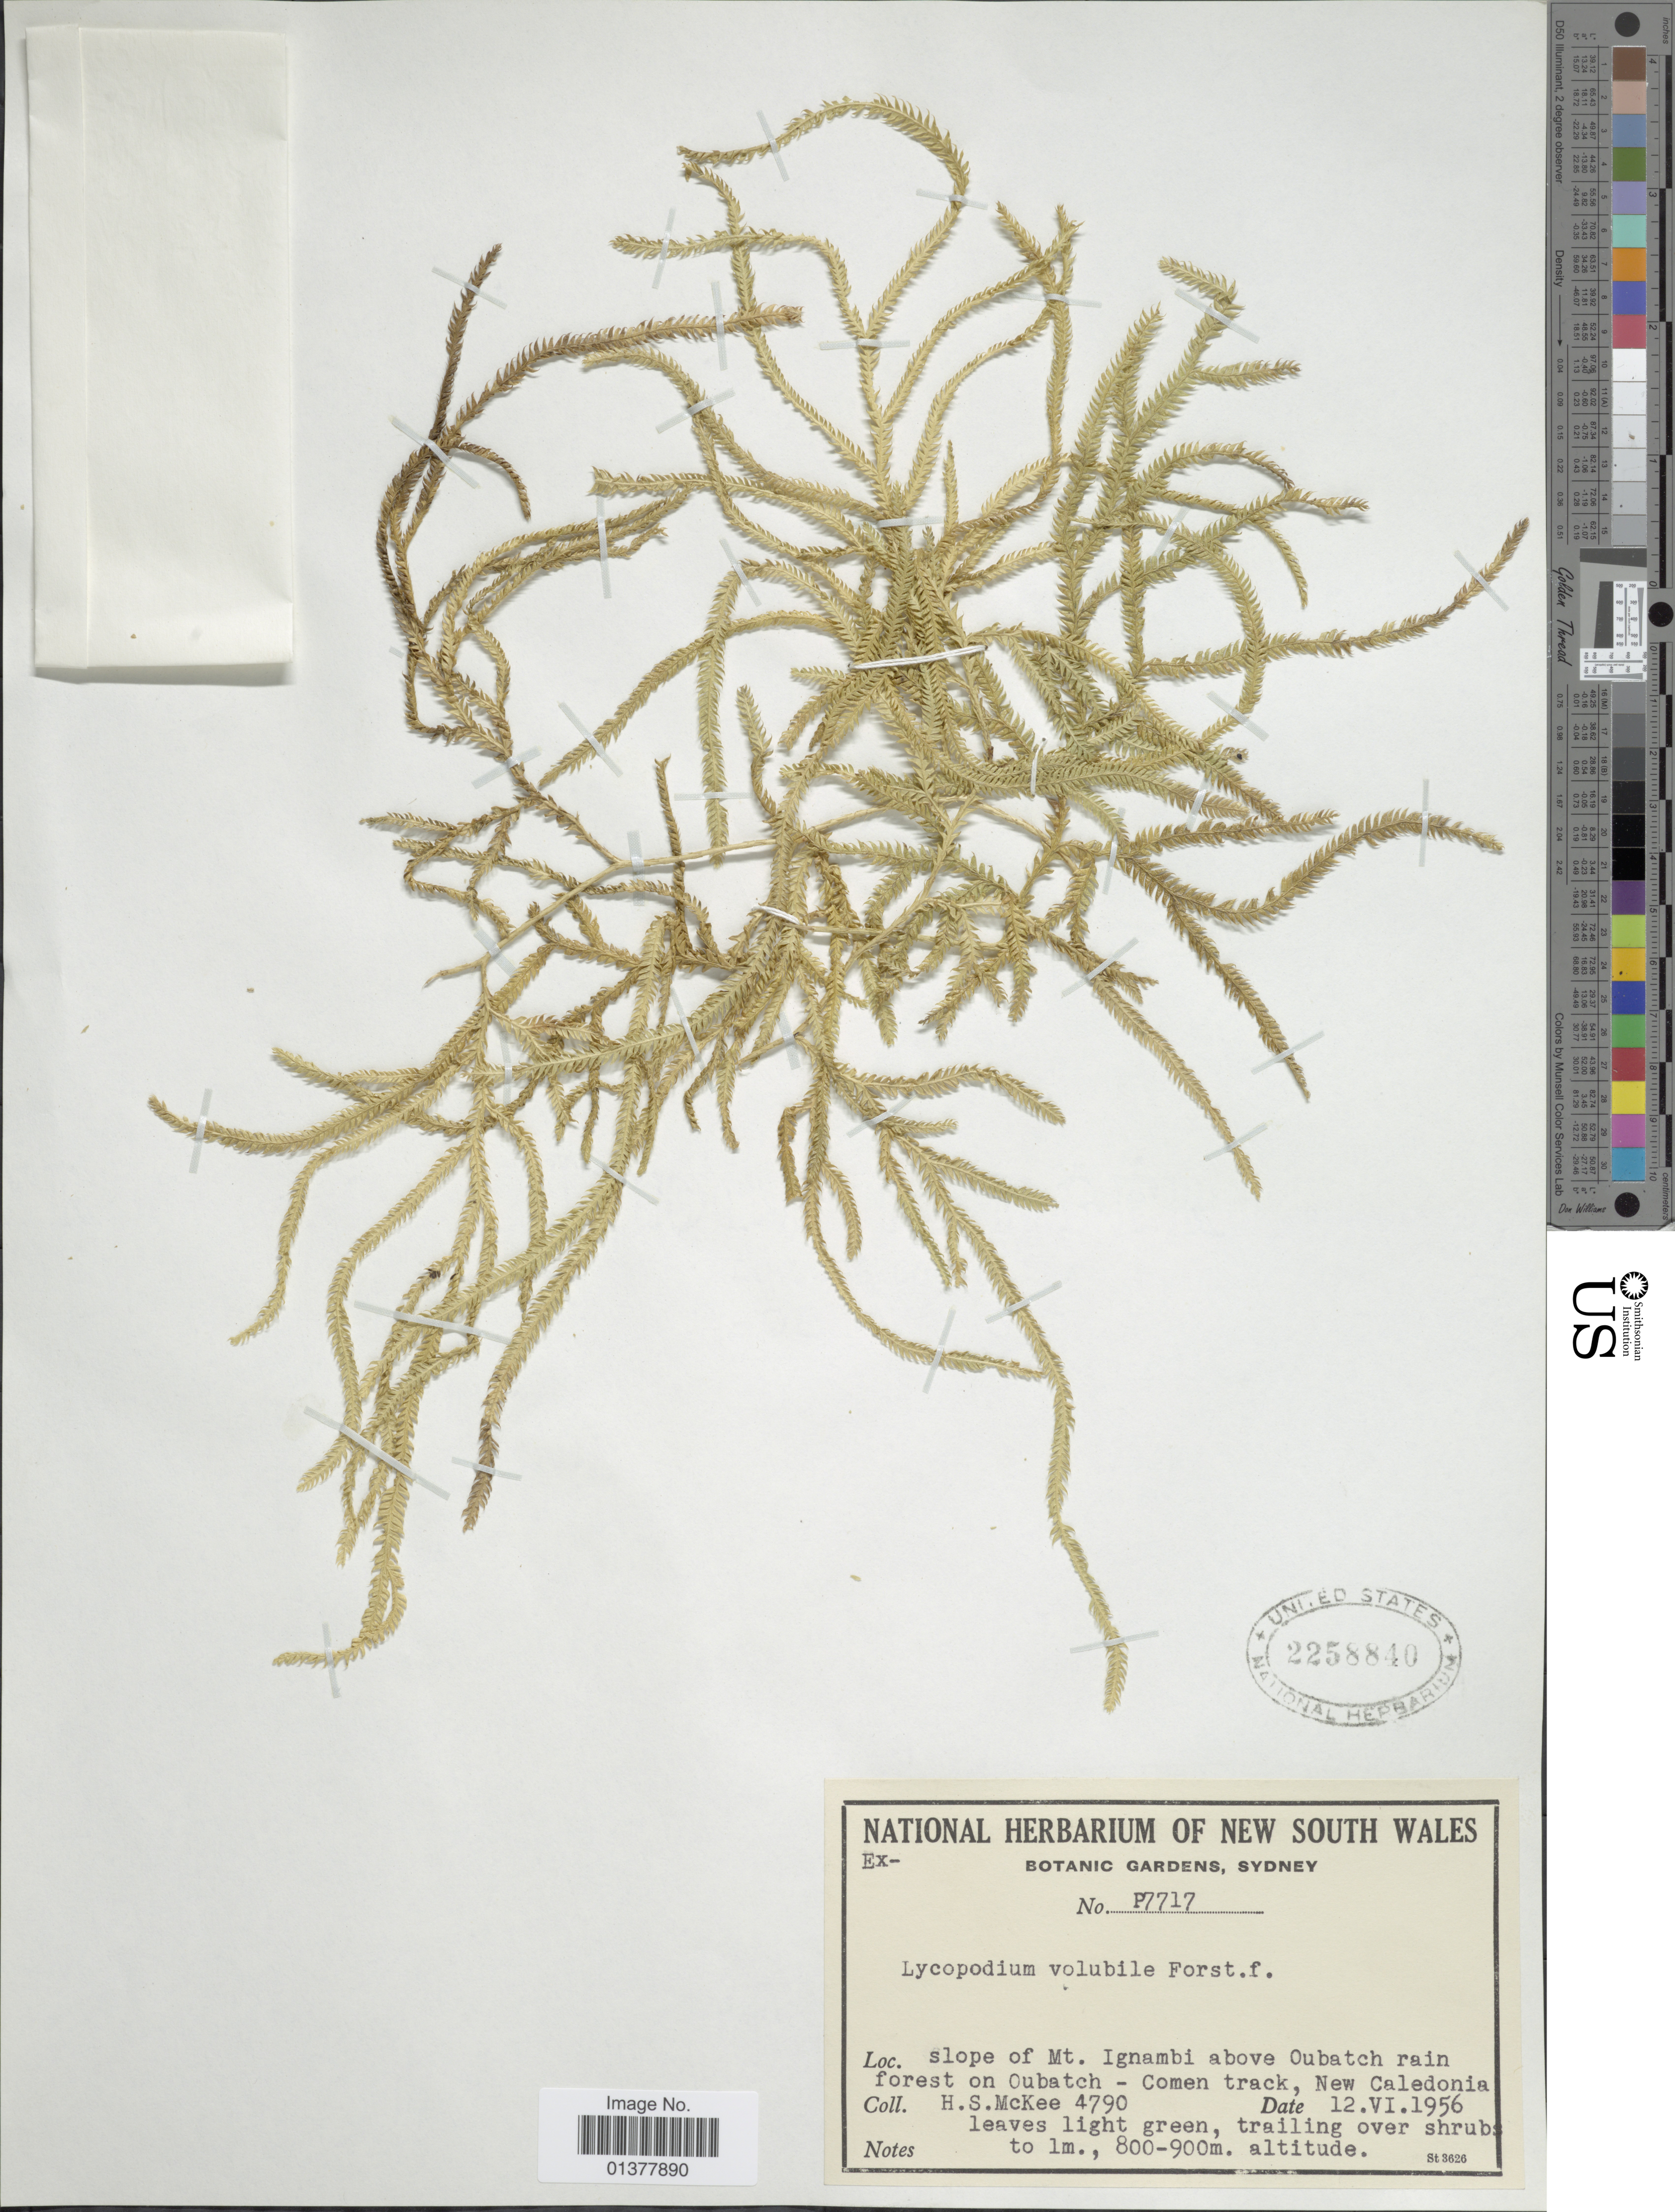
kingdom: Plantae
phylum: Tracheophyta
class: Lycopodiopsida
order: Lycopodiales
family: Lycopodiaceae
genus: Pseudodiphasium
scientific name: Pseudodiphasium volubile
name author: (G. Forst.) Holub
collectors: H. S. McKee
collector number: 4790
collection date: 1956-06-12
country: New Caledonia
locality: Slope of Mt. Ignambi above Oubatch rain forest on Oubatch-Comen track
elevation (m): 800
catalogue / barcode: US 2258840